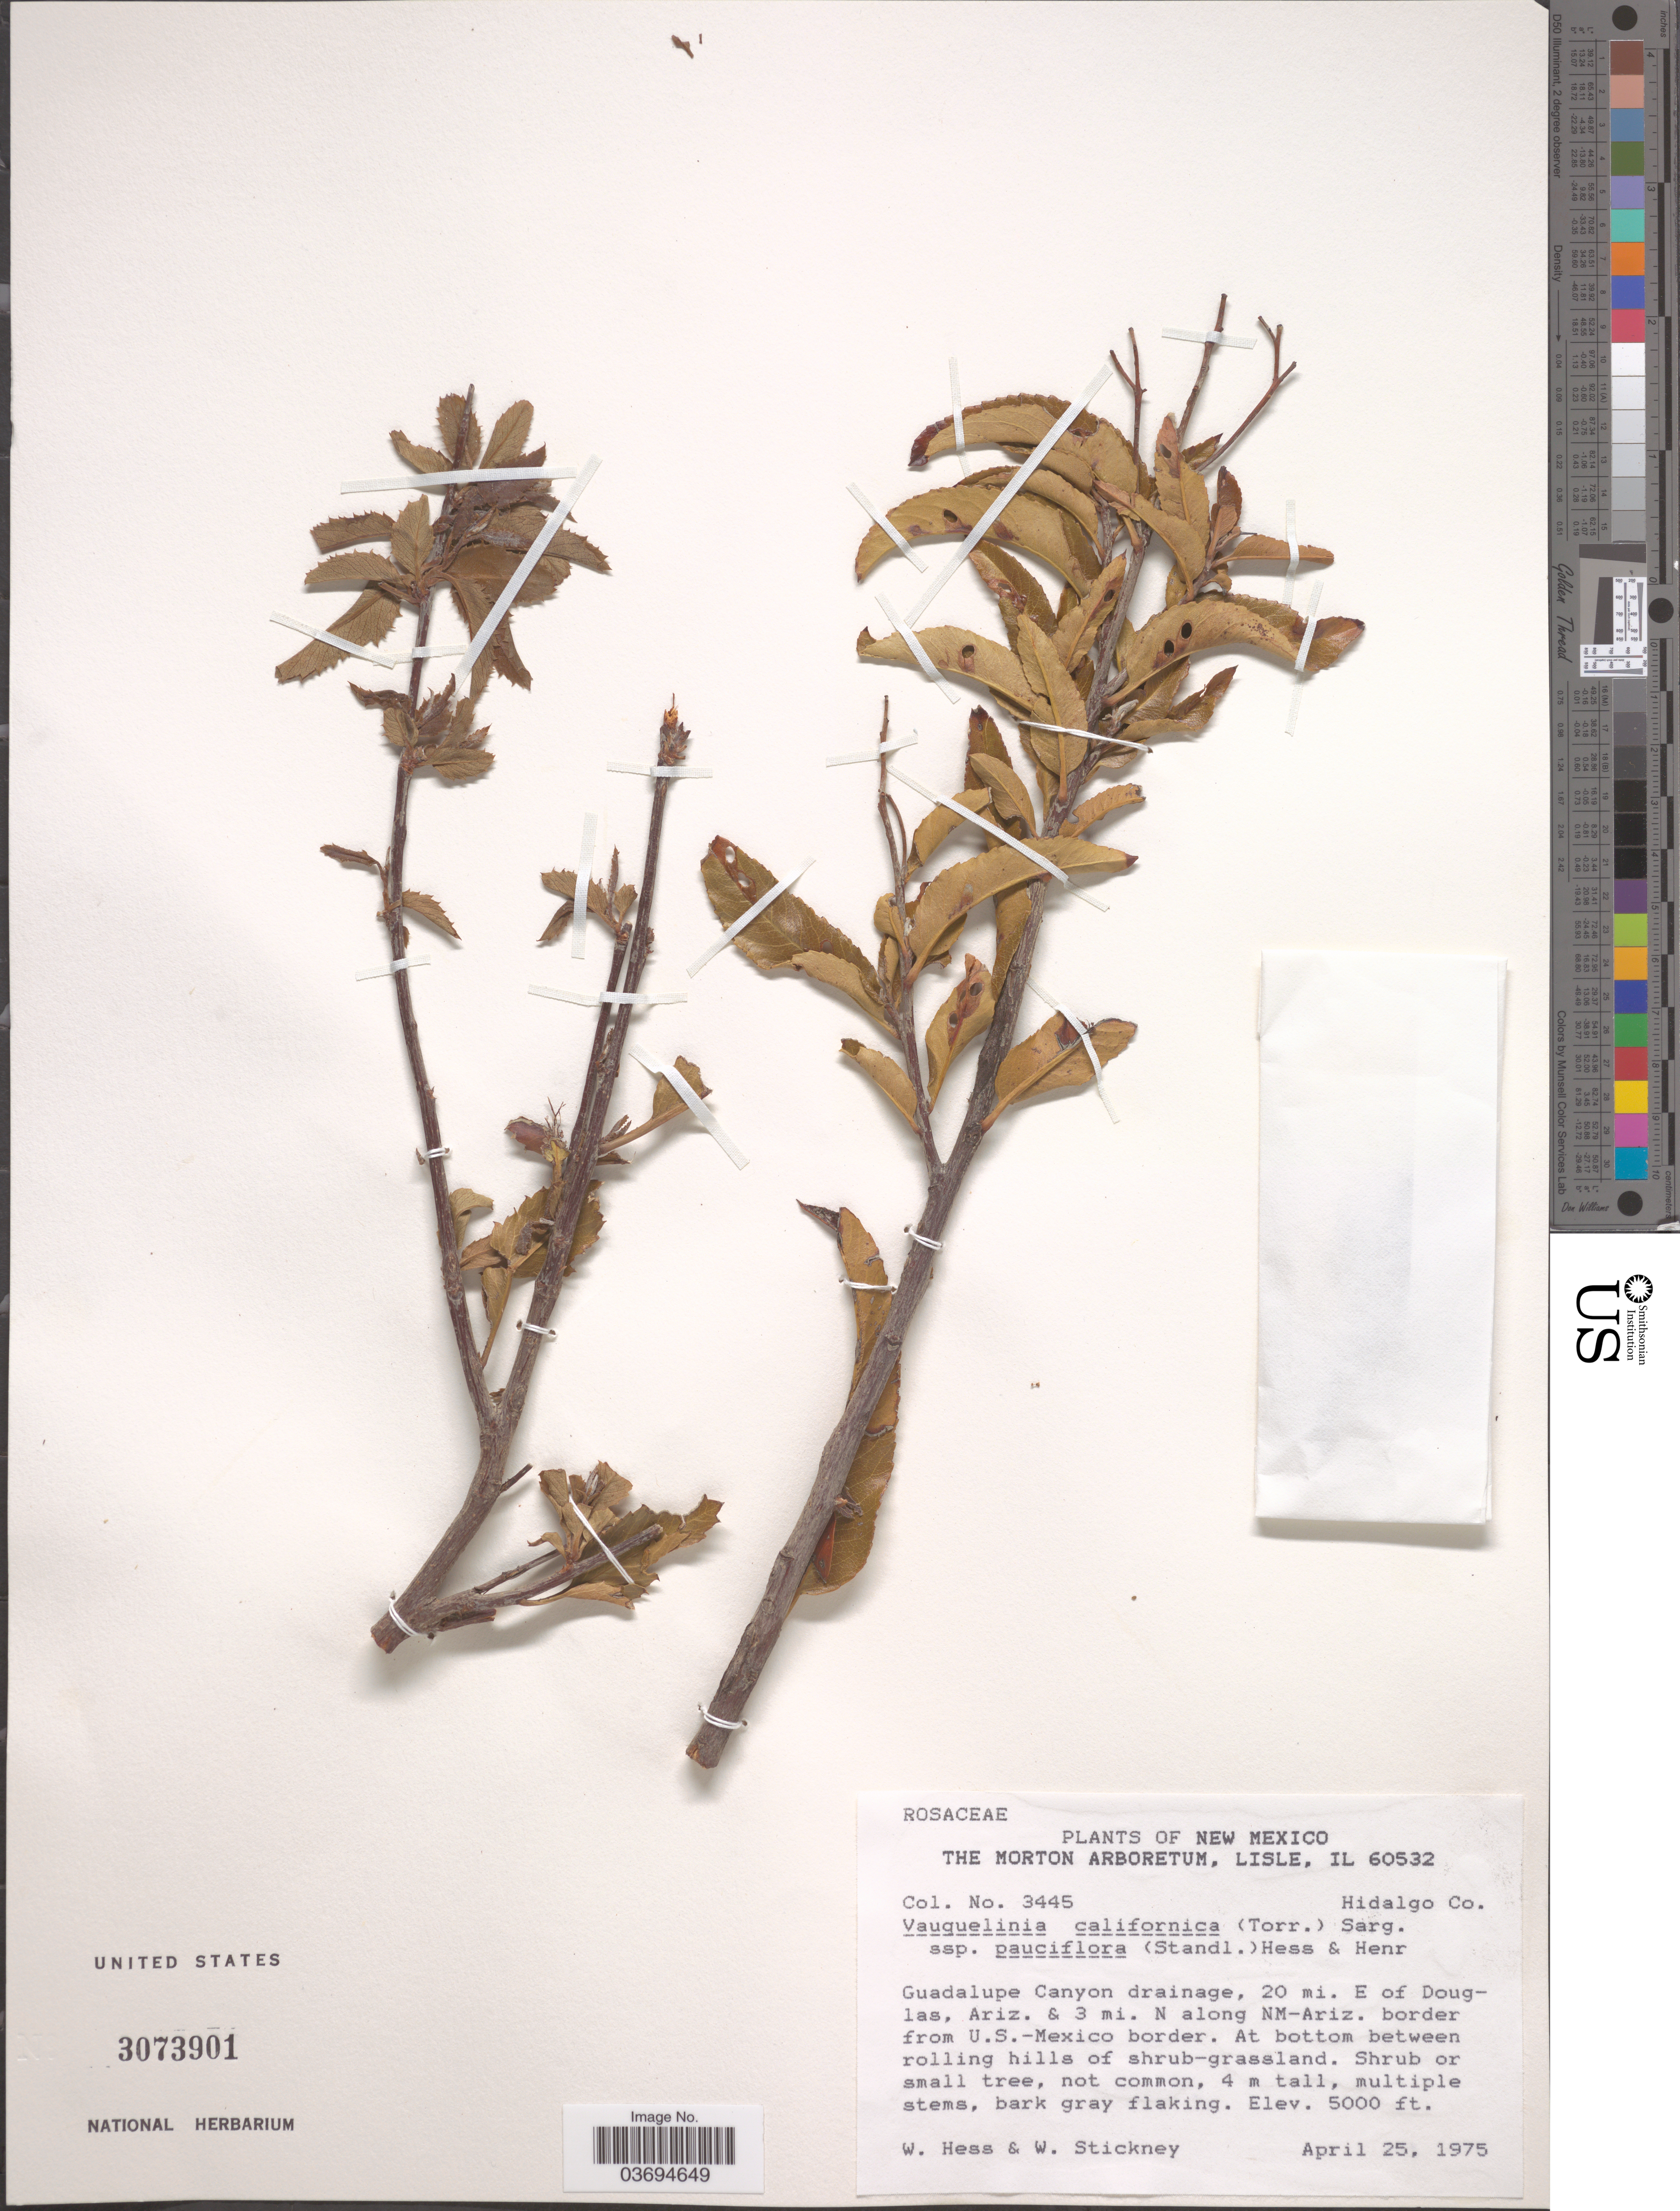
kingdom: Plantae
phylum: Tracheophyta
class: Magnoliopsida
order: Rosales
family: Rosaceae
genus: Vauquelinia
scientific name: Vauquelinia californica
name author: (Torr.) Sarg.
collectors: W. Hess & W. Stickney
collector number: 3445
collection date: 1975-04-25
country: United States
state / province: New Mexico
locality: Hidalgo Co. Guadalupe Canyon drainage, 20 mi. E of Douglas, Ariz. & 3 mi N. along NM-Ariz. border from U.S.-Mexico border.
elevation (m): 1524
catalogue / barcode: US 3073901